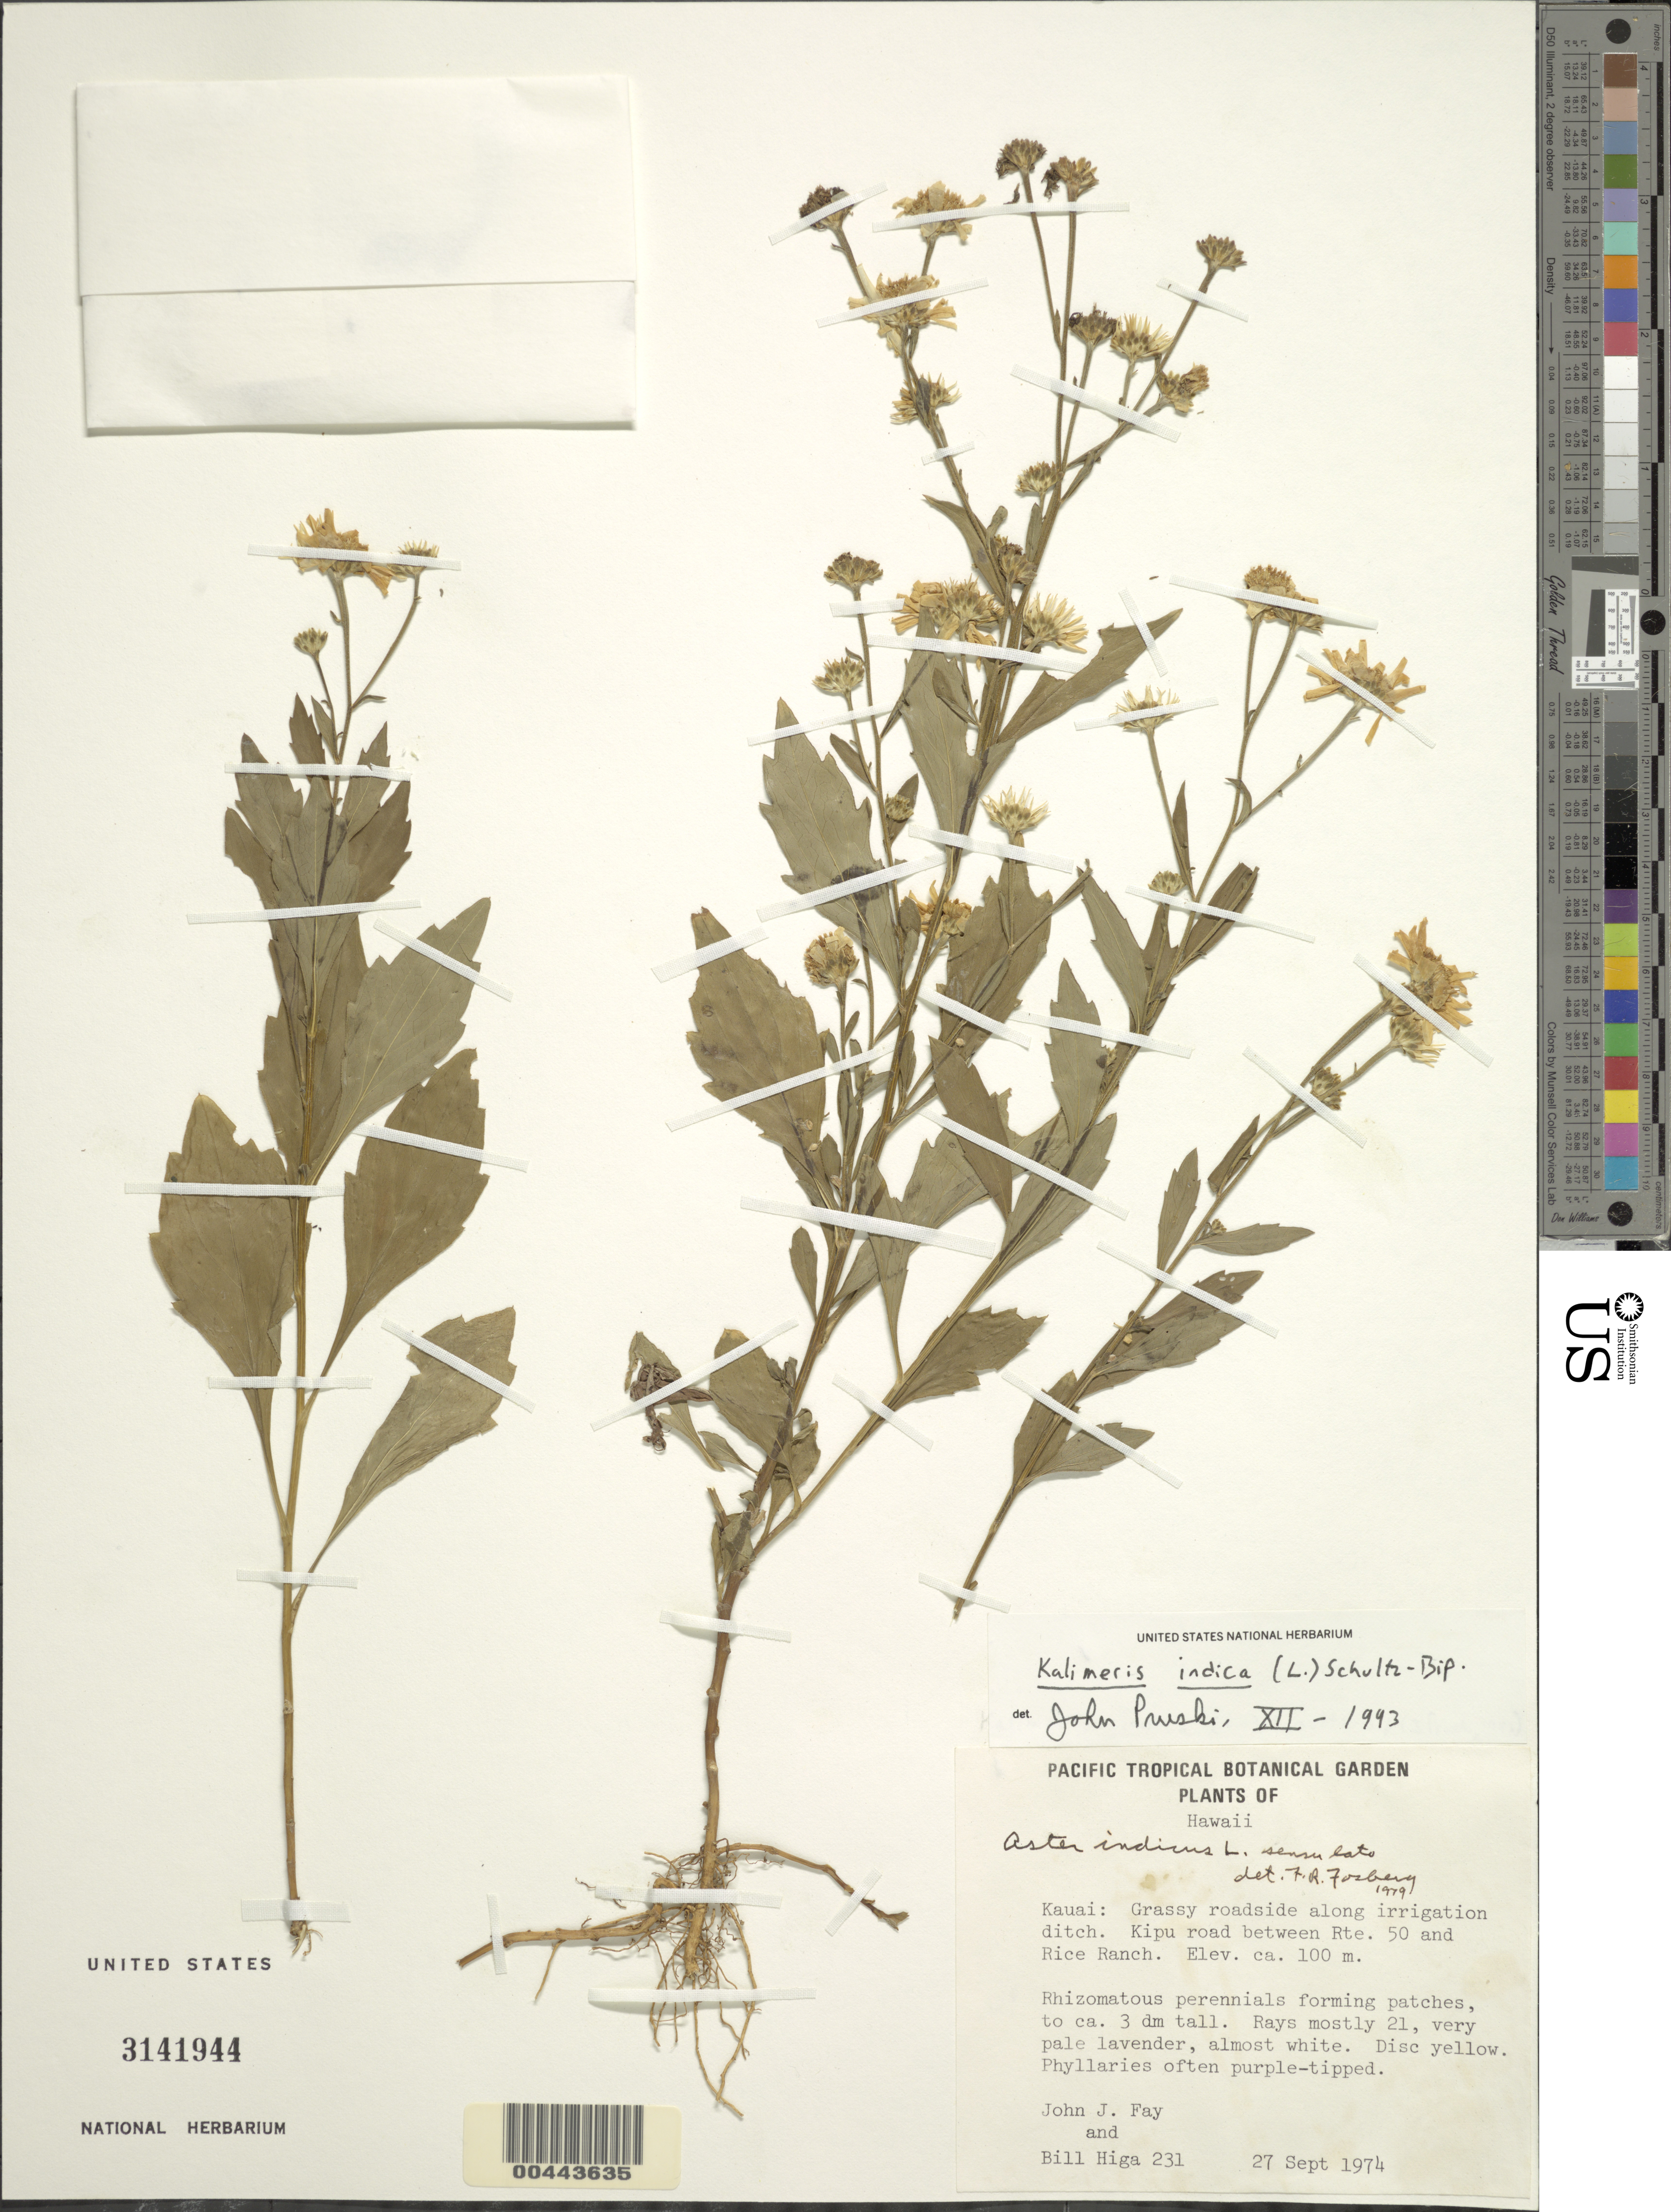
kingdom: Plantae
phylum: Tracheophyta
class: Magnoliopsida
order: Asterales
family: Asteraceae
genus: Kalimeris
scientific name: Kalimeris indica subsp. indica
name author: (L.) Sch. Bip.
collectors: J. J. Fay & B. Higa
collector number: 231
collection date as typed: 27 Sep 1974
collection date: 1974-09-27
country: United States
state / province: Hawaii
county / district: Kauai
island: Kaua'i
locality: Kipu Road between Route 50 and Rice Ranch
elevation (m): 100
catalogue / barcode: US 3141944